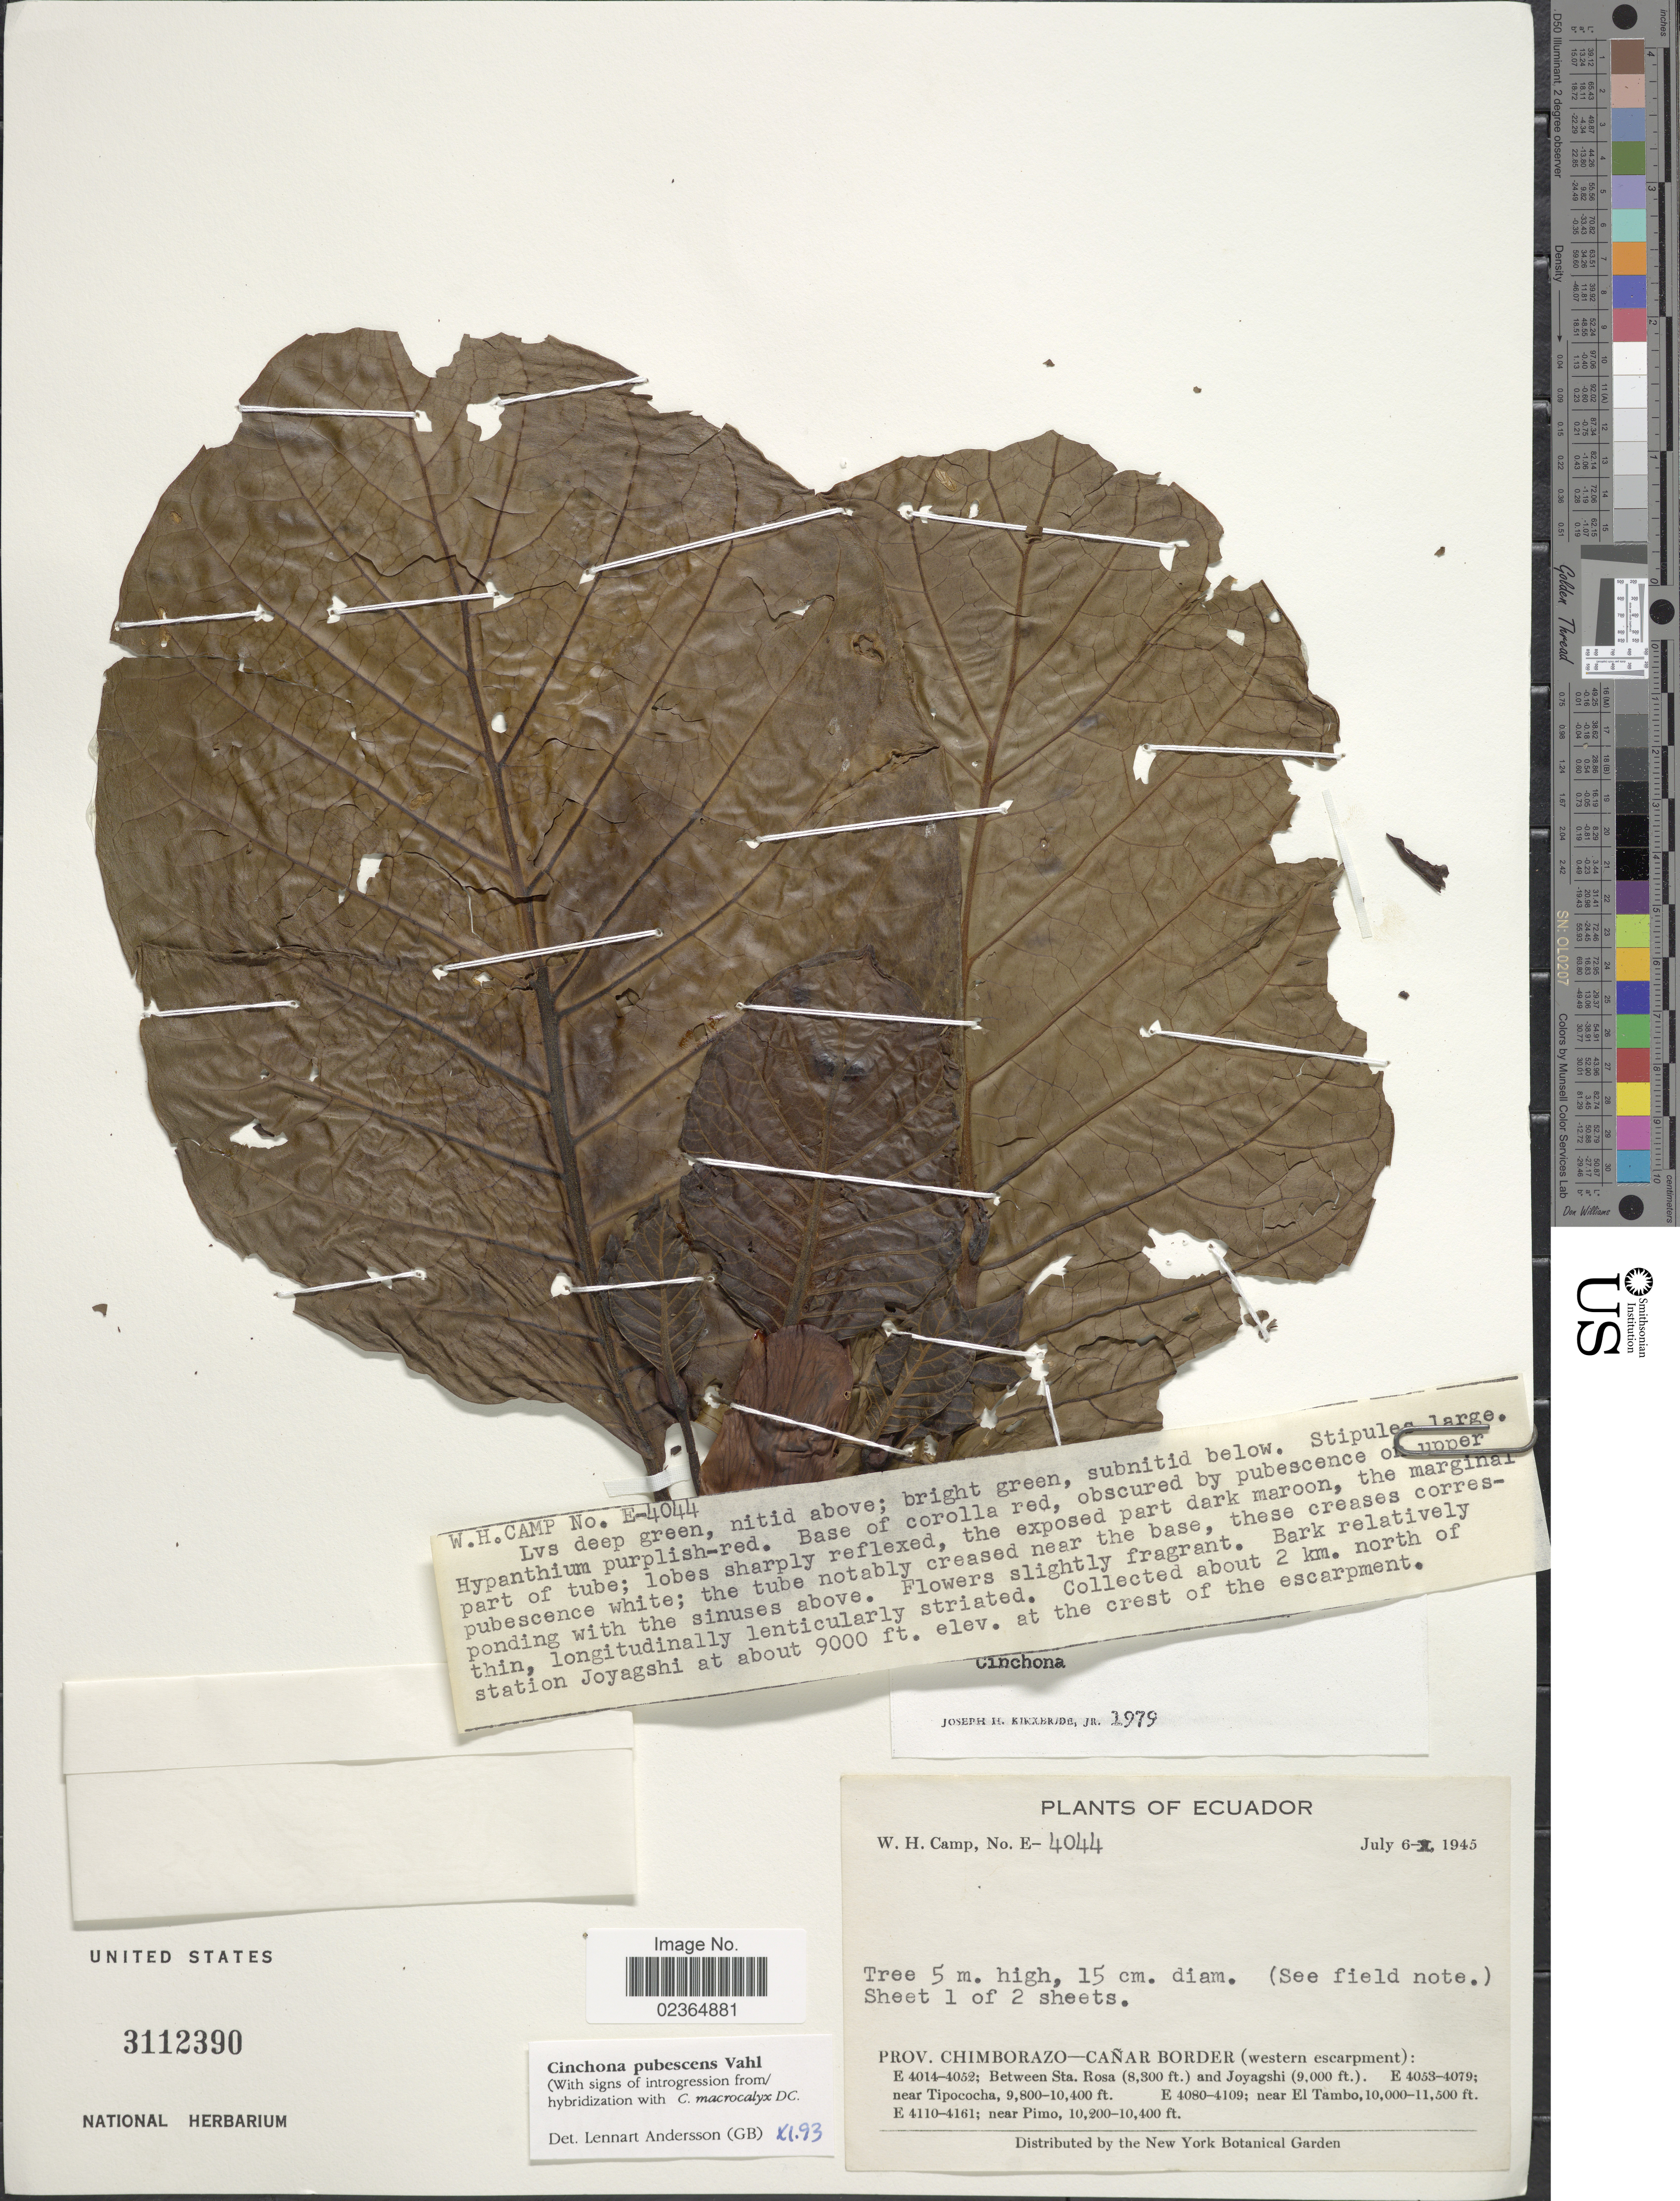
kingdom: Plantae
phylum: Tracheophyta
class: Magnoliopsida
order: Gentianales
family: Rubiaceae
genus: Cinchona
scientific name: Cinchona pubescens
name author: Vahl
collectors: W. H. Camp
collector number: E-4044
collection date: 1945-07-06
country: Ecuador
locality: Prov. Chimborazo-Cañar Border (western escarpment): E 4014-4052; Between Sta. Rosa and Joyagshi. about 2 km. north of station of Joyagshi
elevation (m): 2743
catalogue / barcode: US 3112390